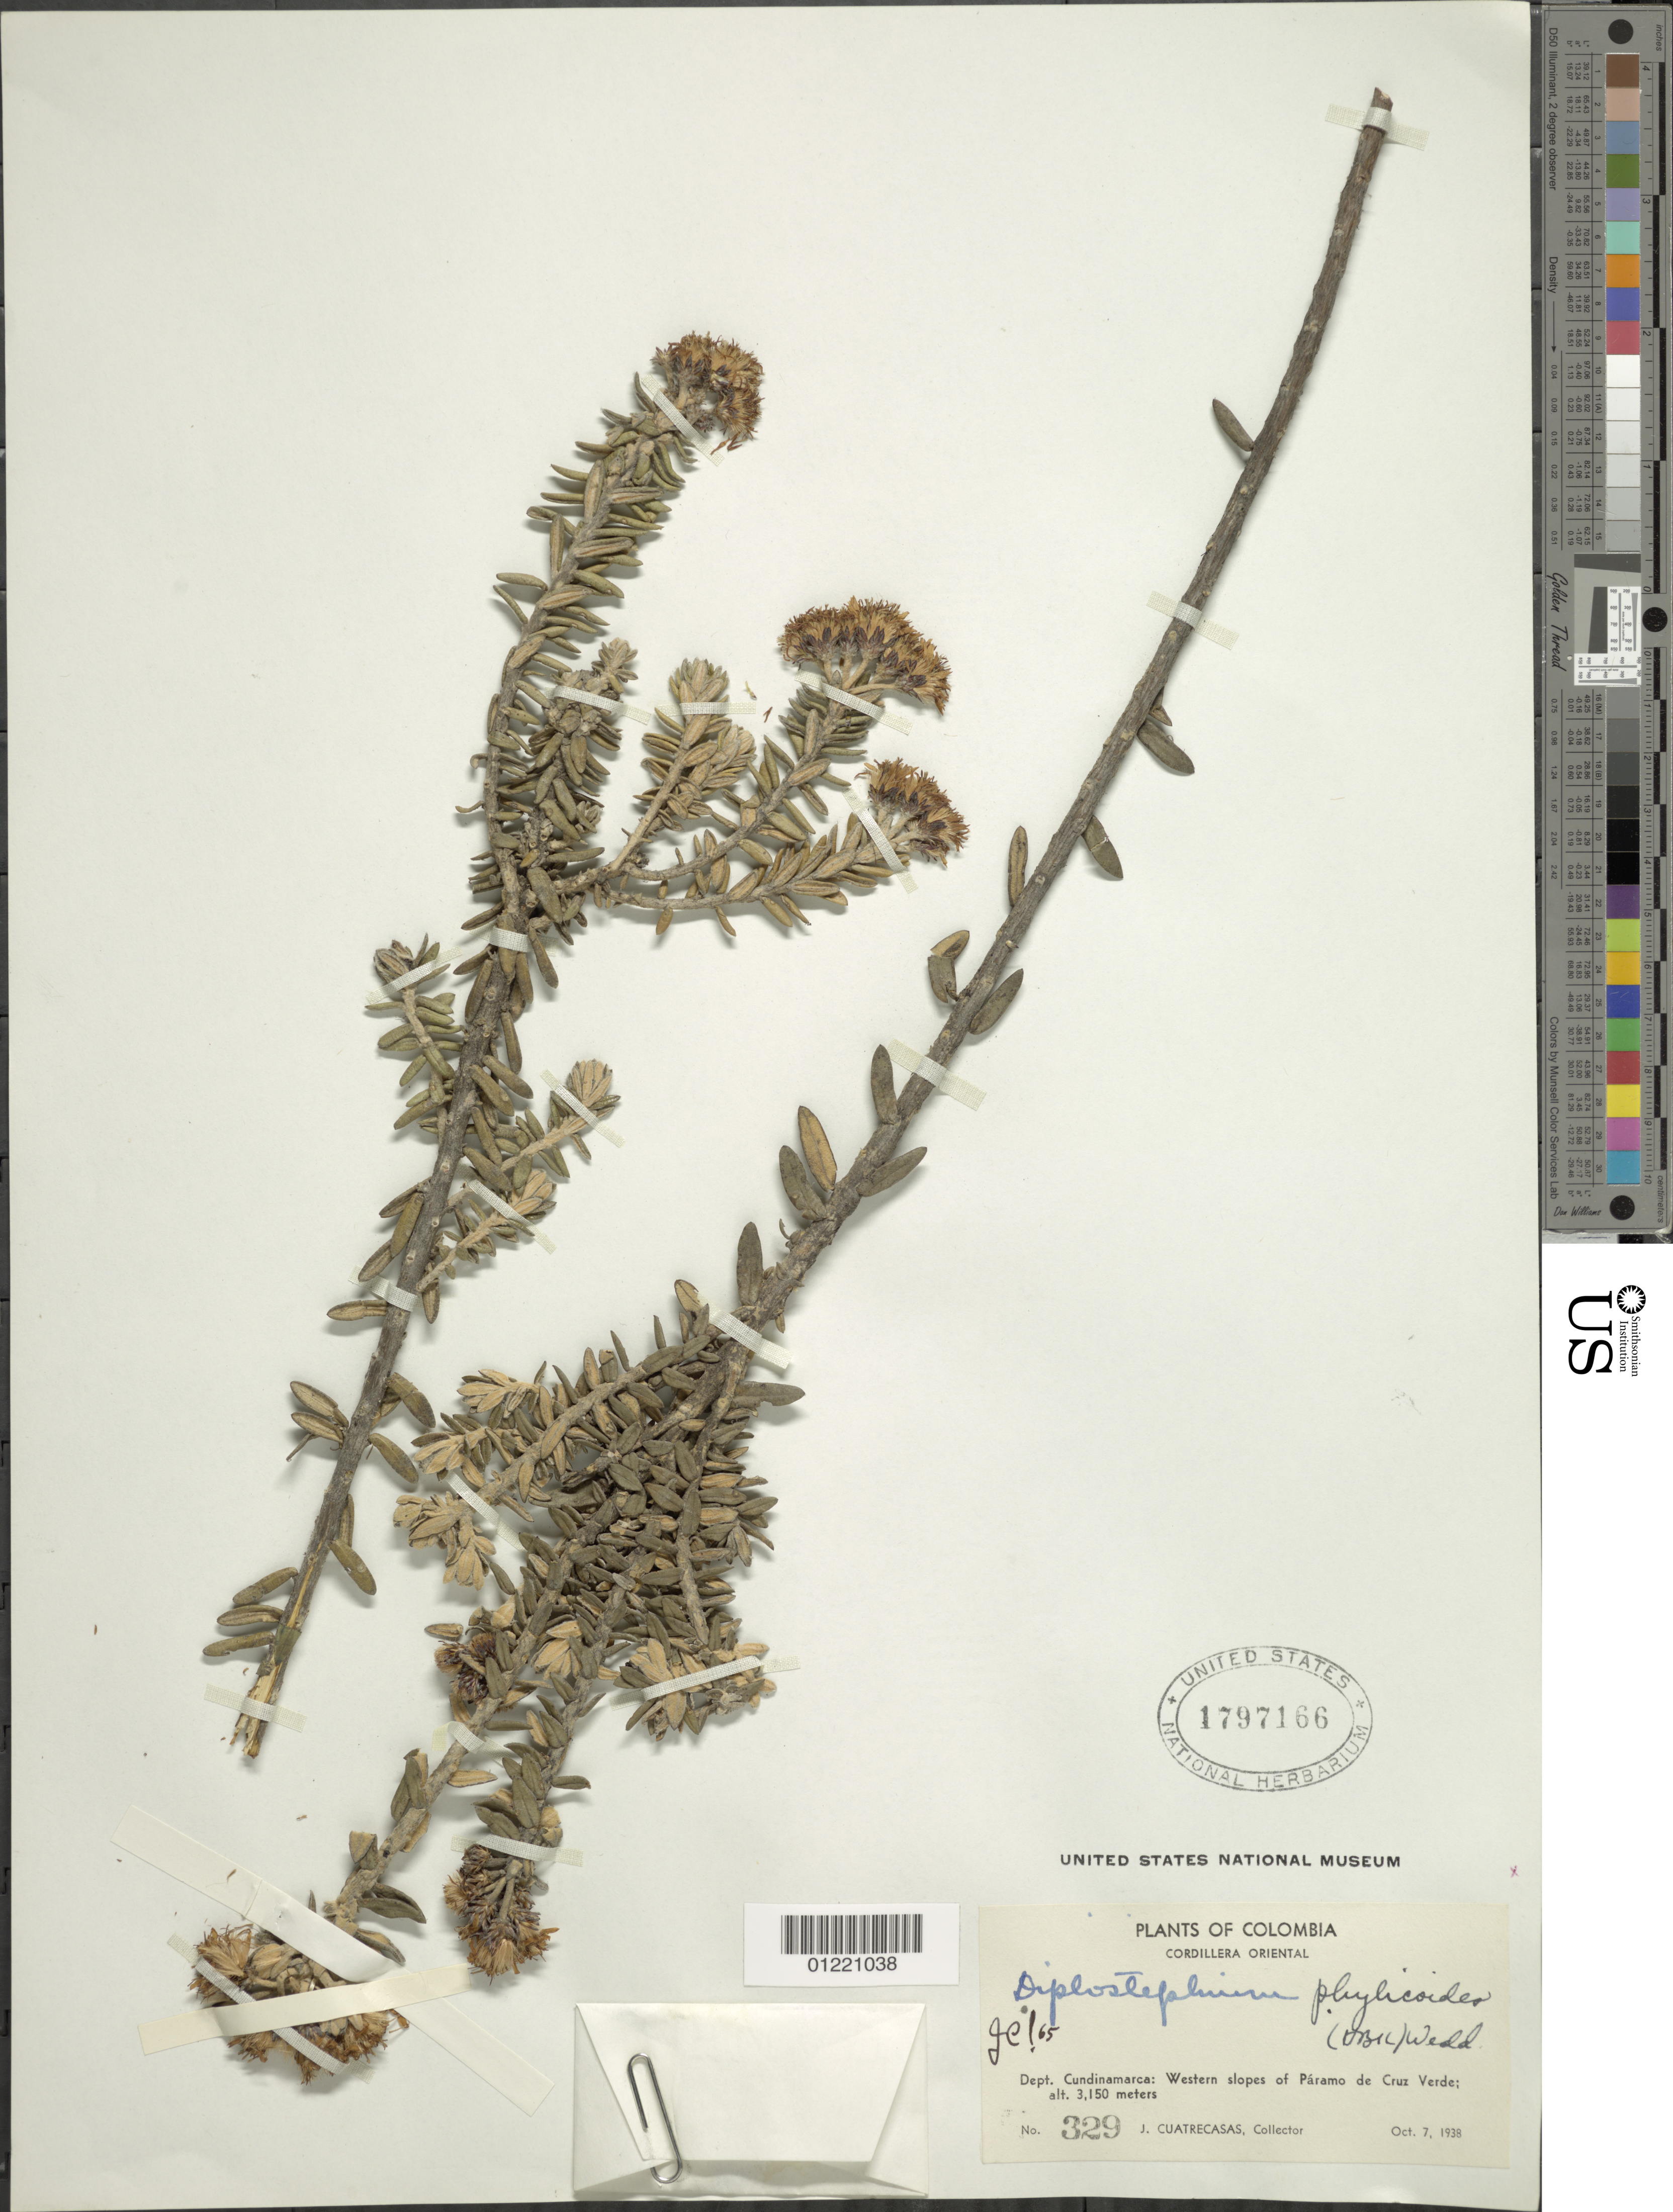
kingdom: Plantae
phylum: Tracheophyta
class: Magnoliopsida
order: Asterales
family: Asteraceae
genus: Diplostephium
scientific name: Diplostephium phylicoides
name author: (Kunth) Wedd.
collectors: J. Cuatrecasas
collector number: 329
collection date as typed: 07 Oct 1938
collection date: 1938-10-07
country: Colombia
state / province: Cundinamarca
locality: Western slopes of Paramo de Cruz Verde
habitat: paramo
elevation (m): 3150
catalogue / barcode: US 1797166